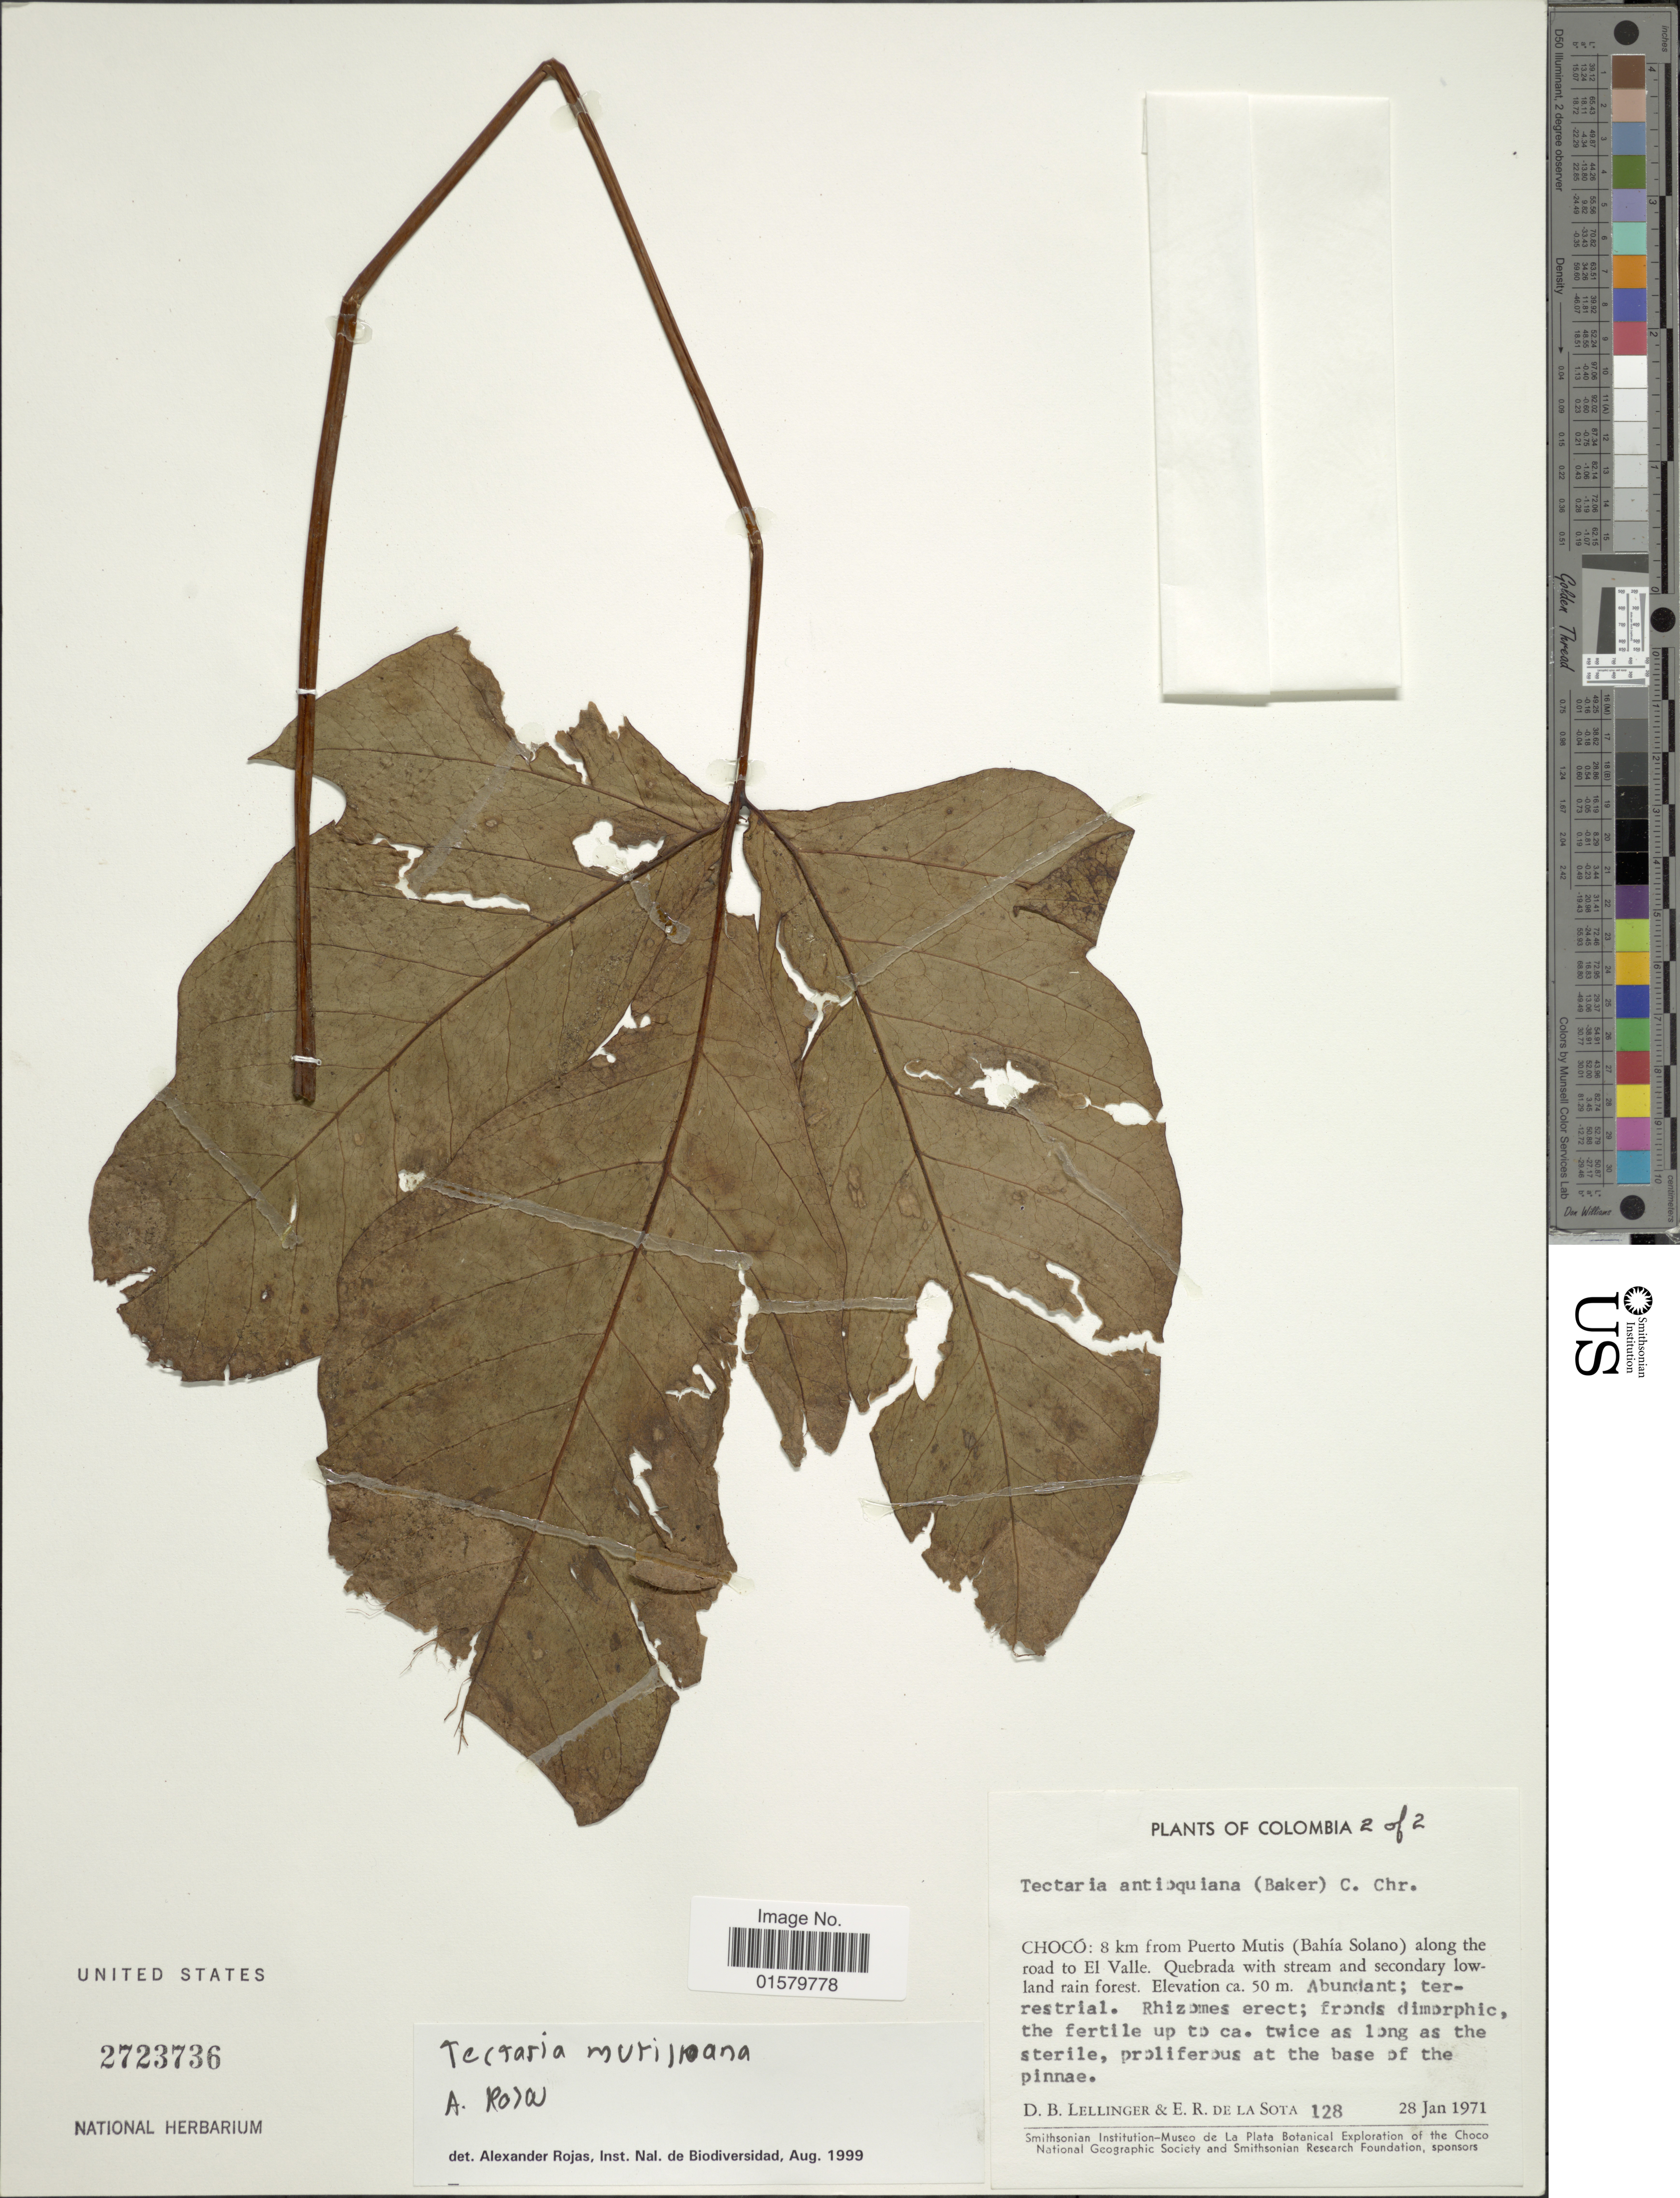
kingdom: Plantae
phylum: Tracheophyta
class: Polypodiopsida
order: Polypodiales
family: Tectariaceae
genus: Tectaria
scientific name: Tectaria murilloana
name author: A. Rojas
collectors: D. B. Lellinger & E. R. de la Sota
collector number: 128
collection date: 1971-01-28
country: Colombia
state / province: Chocó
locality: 8 km from Puerto Mutis (Bahia Solano) along the road to El Valle. Quebrada with stream and secondary low land rain forest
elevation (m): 50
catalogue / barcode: US 2723736